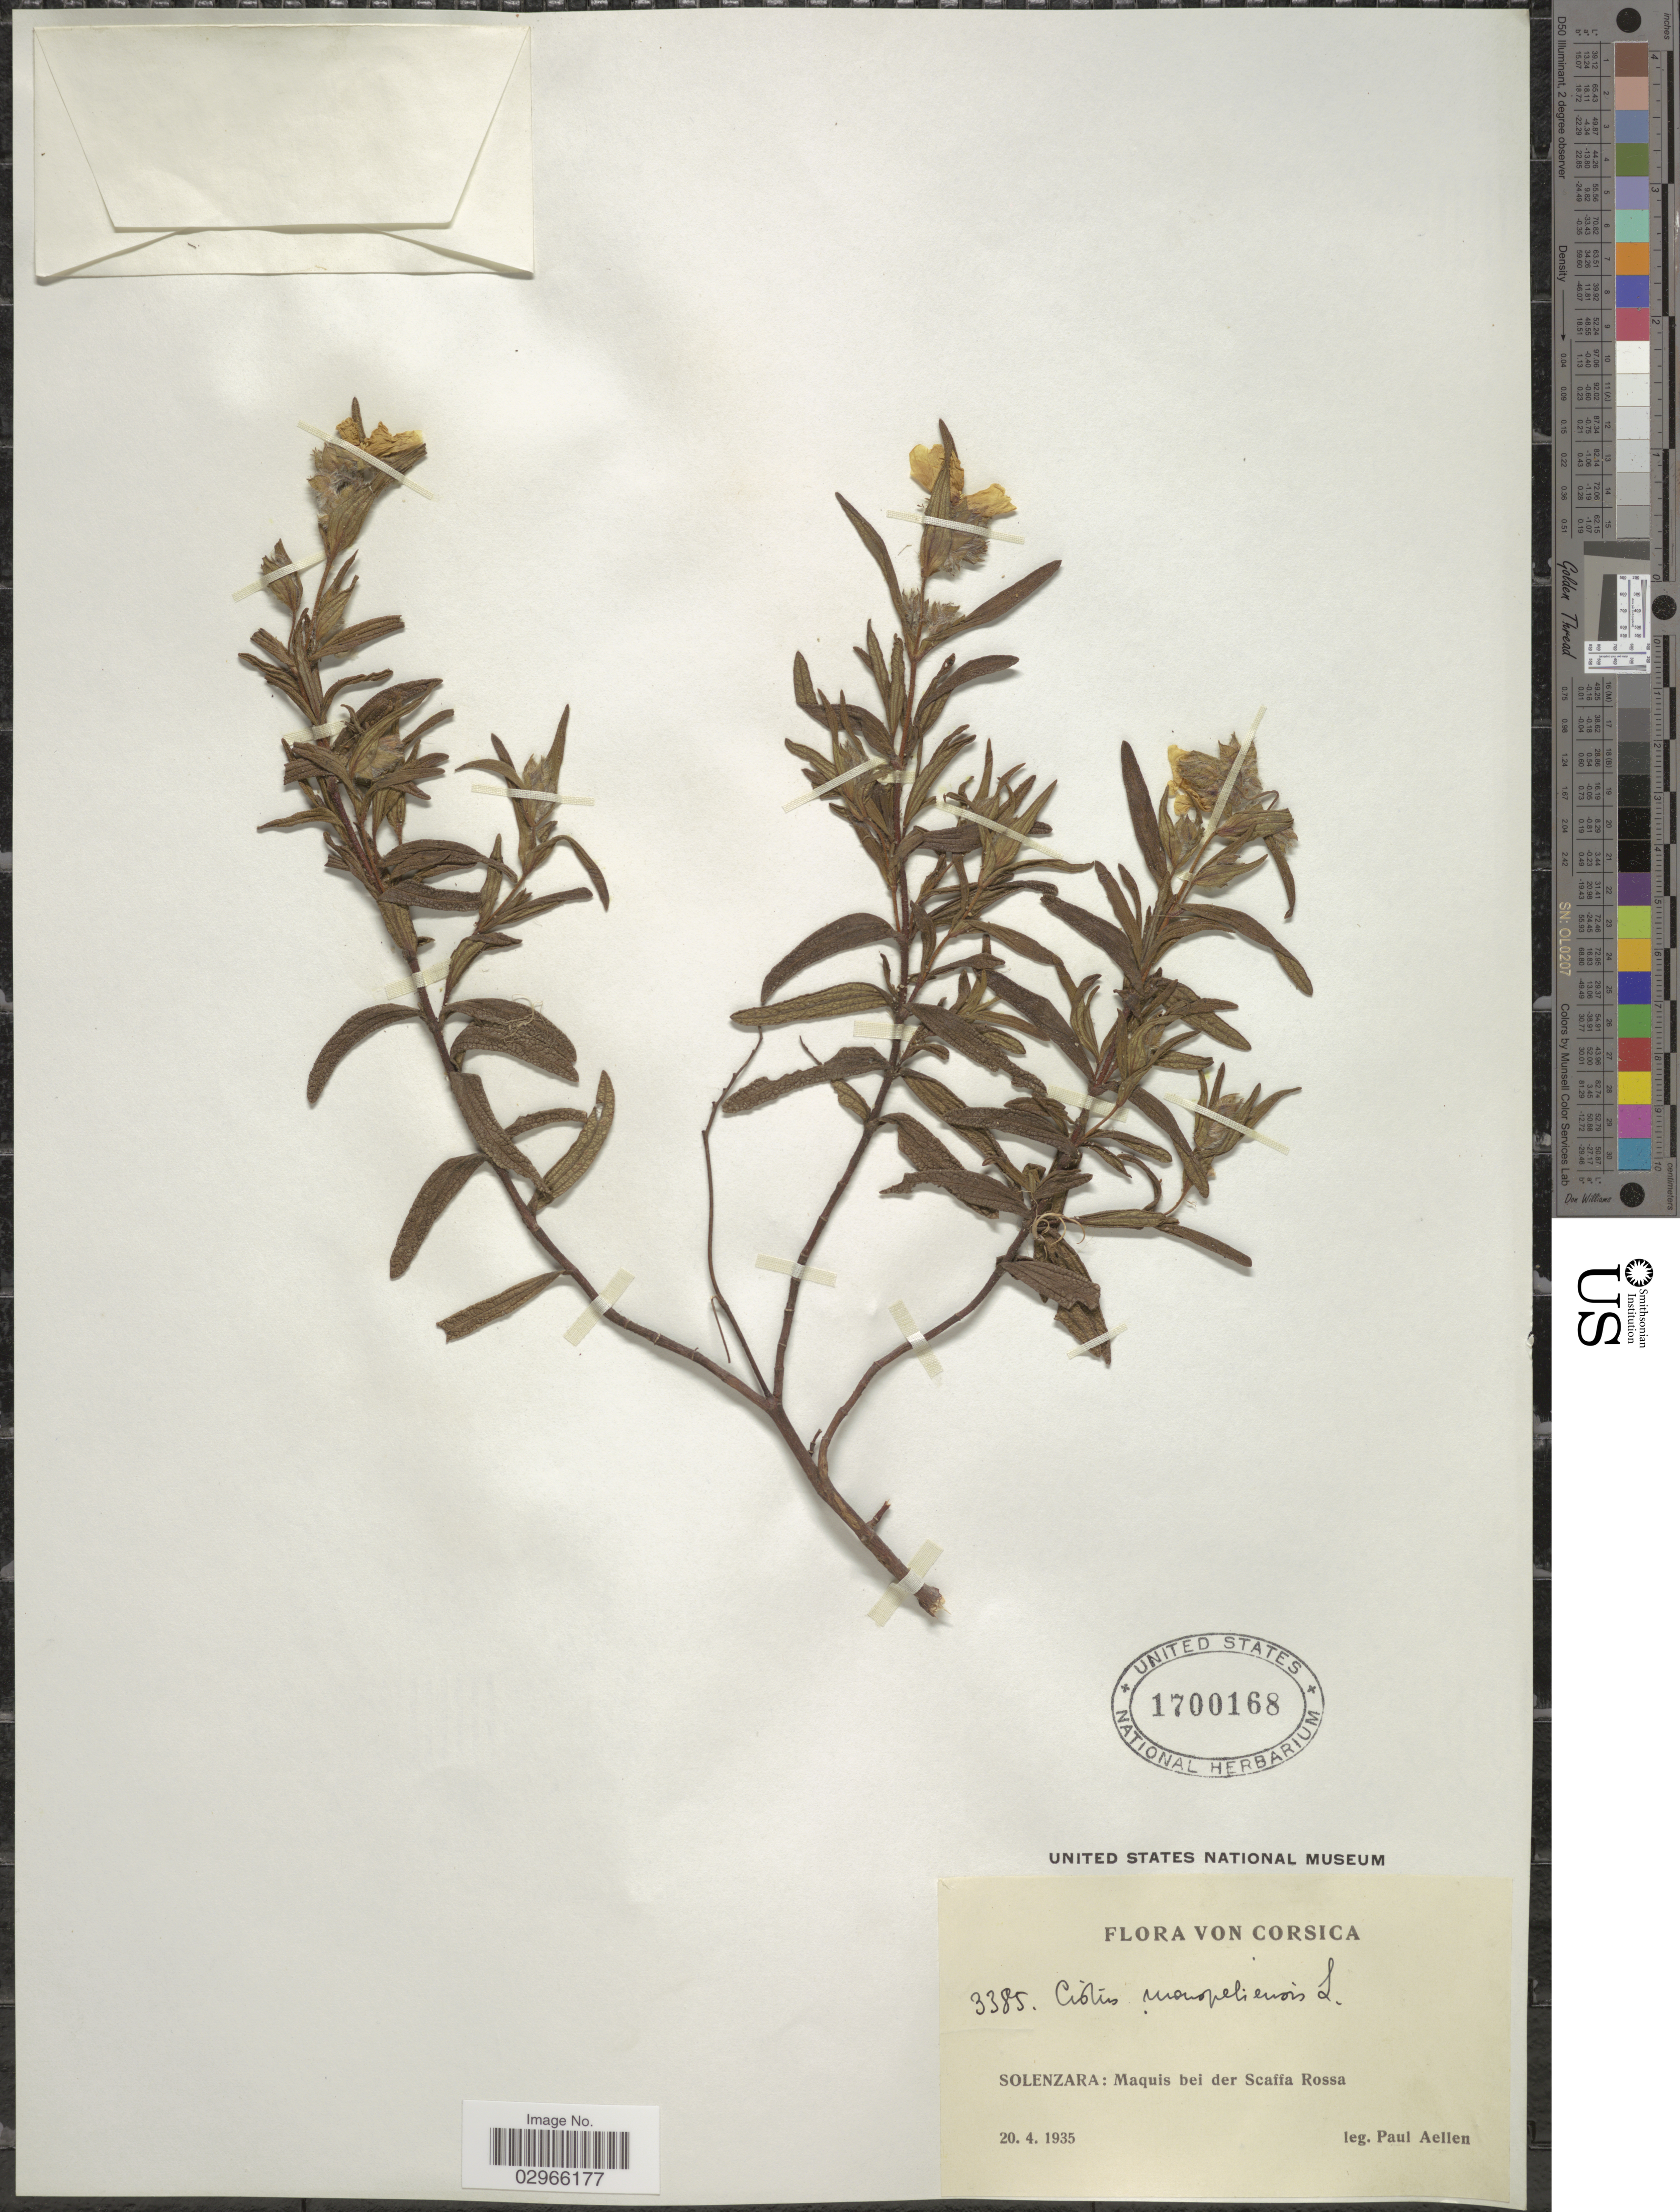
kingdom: Plantae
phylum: Tracheophyta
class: Magnoliopsida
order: Malvales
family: Cistaceae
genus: Cistus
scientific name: Cistus monspeliensis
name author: L.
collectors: P. Aellen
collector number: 3385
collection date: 1935-04-20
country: France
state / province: Corsica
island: Corse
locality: Solenzara: Maquis bei der Scaffa Rossa.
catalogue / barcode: US 1700168